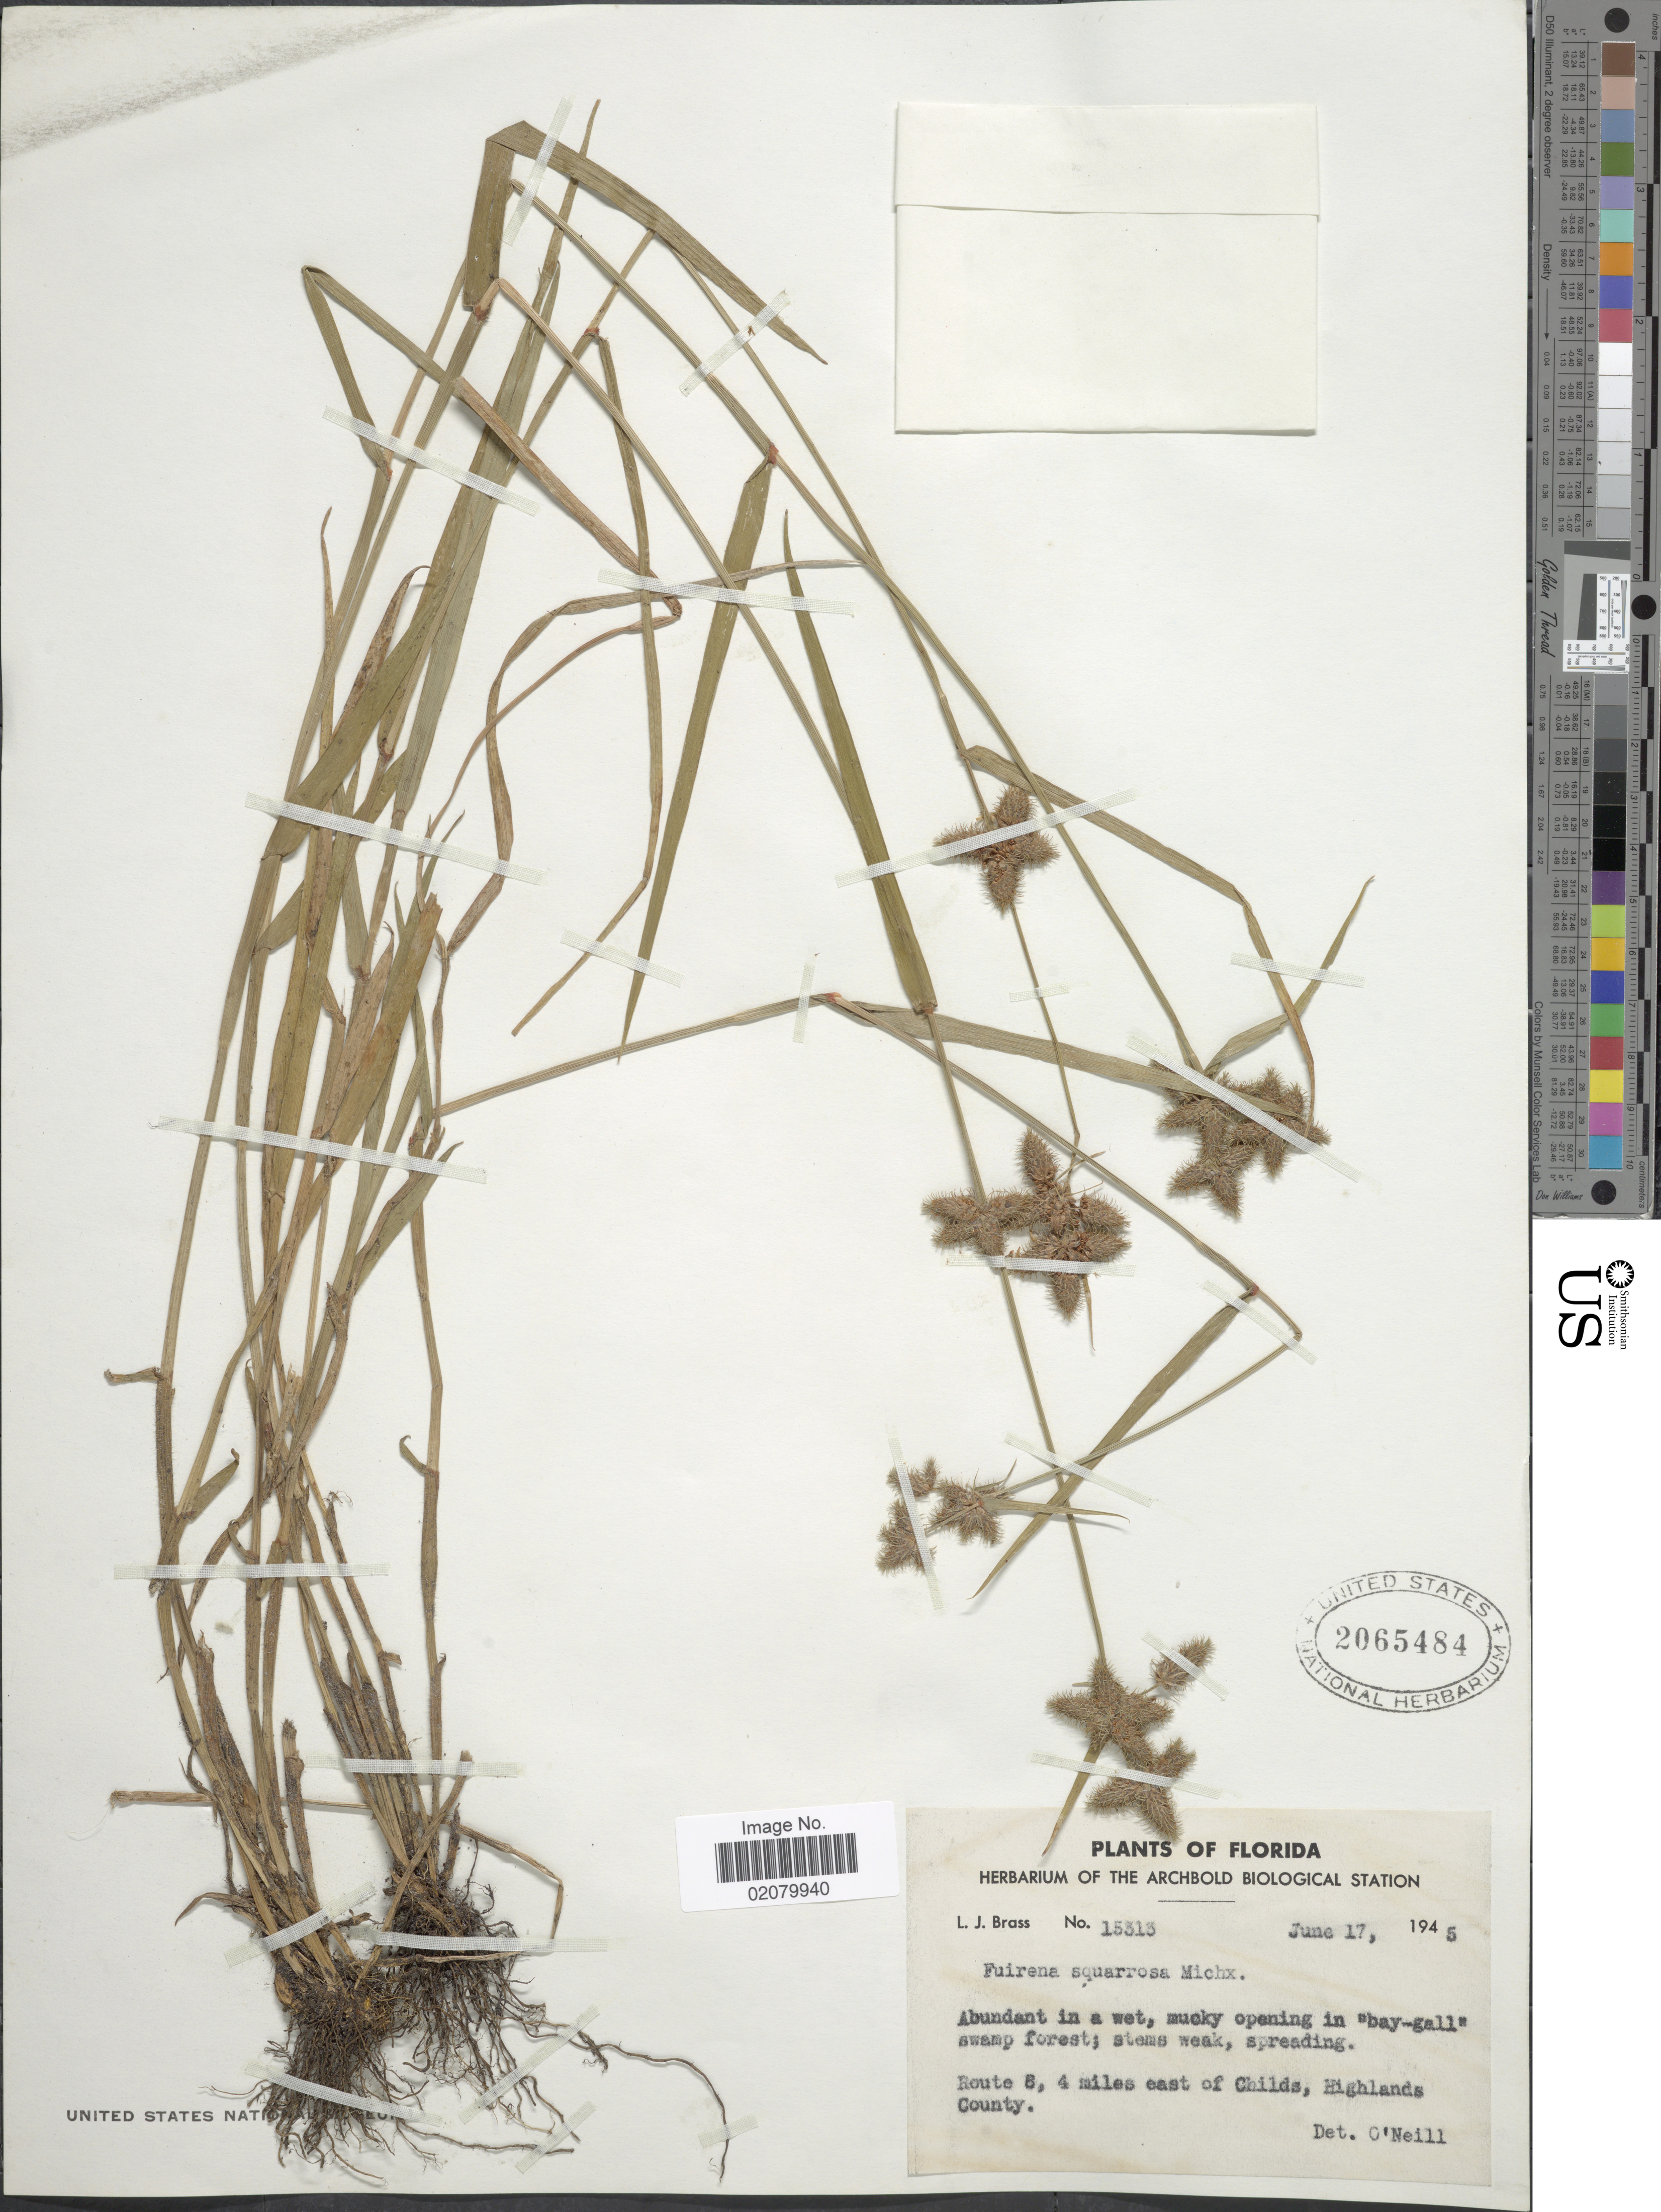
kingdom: Plantae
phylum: Tracheophyta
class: Liliopsida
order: Poales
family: Cyperaceae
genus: Fuirena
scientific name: Fuirena squarrosa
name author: Michx.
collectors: L. J. Brass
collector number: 15313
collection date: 1945-06-17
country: United States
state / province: Florida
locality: Route 8, 4 miles east of Childs, Highlands County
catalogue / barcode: US 2065484